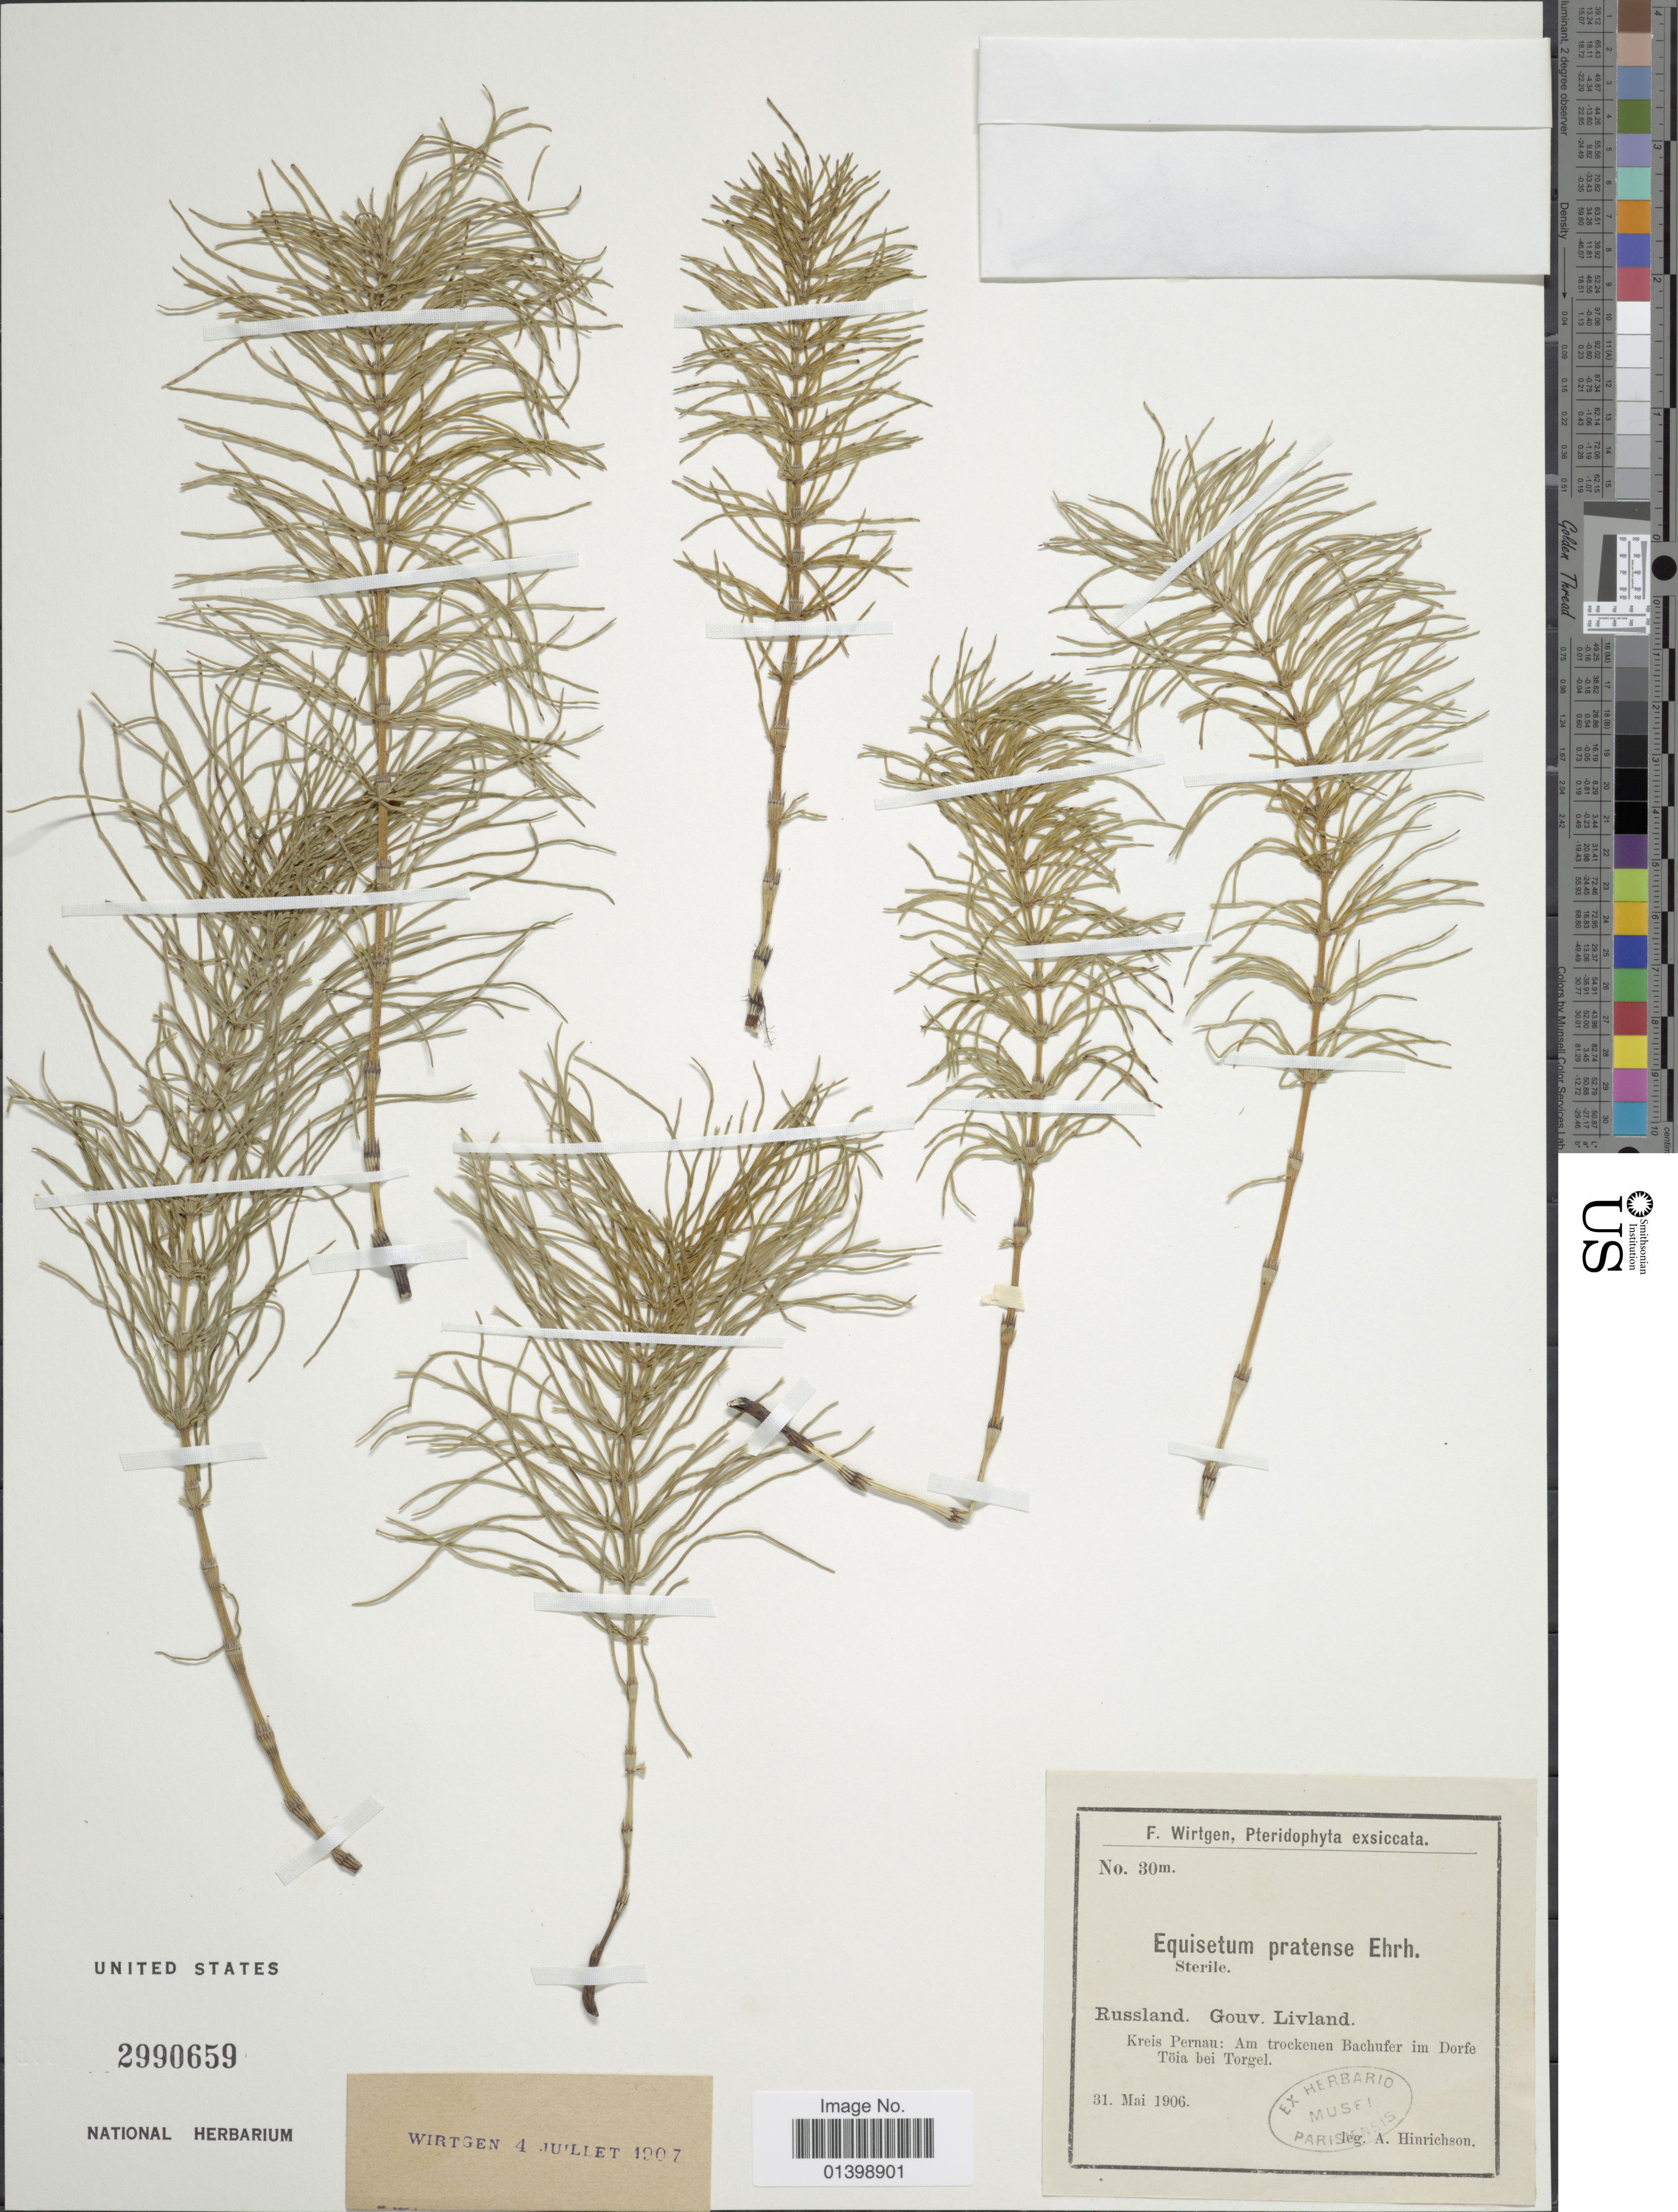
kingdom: Plantae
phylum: Tracheophyta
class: Polypodiopsida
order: Equisetales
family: Equisetaceae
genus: Equisetum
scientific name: Equisetum pratense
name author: Ehrh.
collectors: A. Hinrichson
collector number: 30m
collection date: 1906-05-31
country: Latvia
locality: Gouv Livland, Kreis Pernau: Am trockenen Bachufer im Dorfe Töia bei Torgel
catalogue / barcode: US 2990659